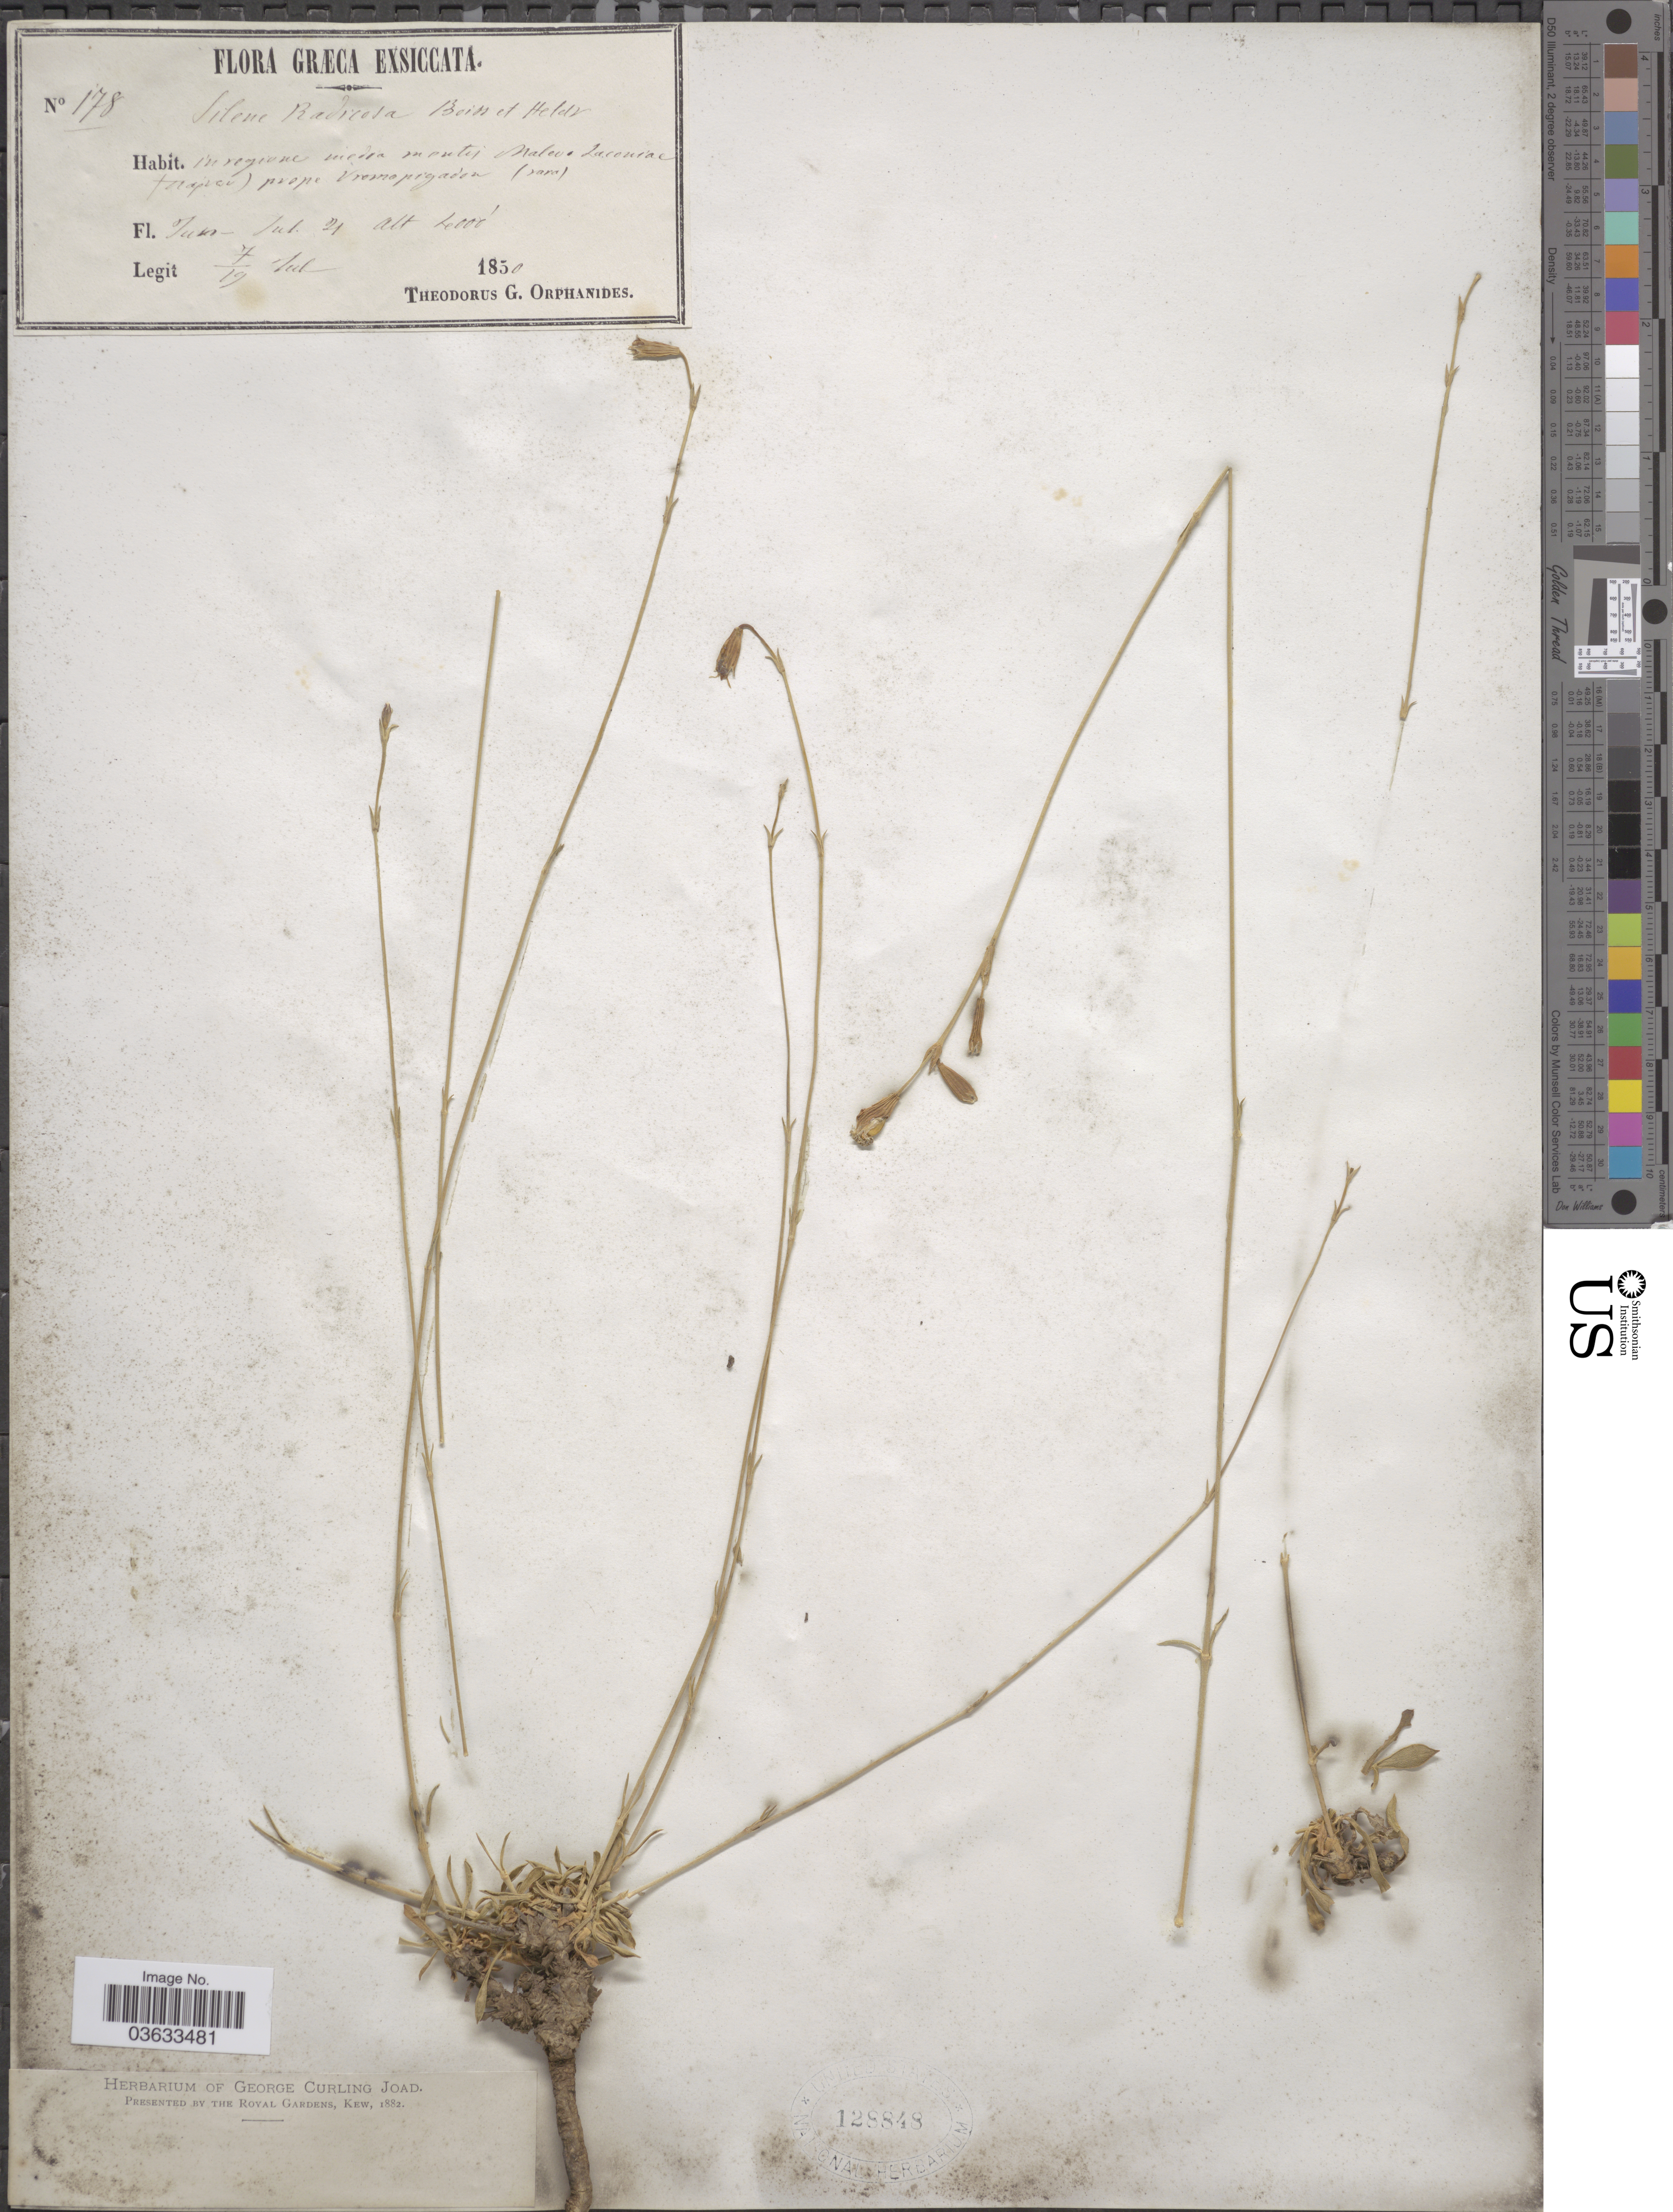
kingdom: Plantae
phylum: Tracheophyta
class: Magnoliopsida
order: Caryophyllales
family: Caryophyllaceae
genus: Silene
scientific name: Silene radicosa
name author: Boiss. & Heldr.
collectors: T. G. Orphanides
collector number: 178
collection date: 1850-07-07/1850-07-19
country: Greece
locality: Græca. In regione media montis Malevo Laconiae (Parnon) prope Vromopigadon.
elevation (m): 1219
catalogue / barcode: US 128848